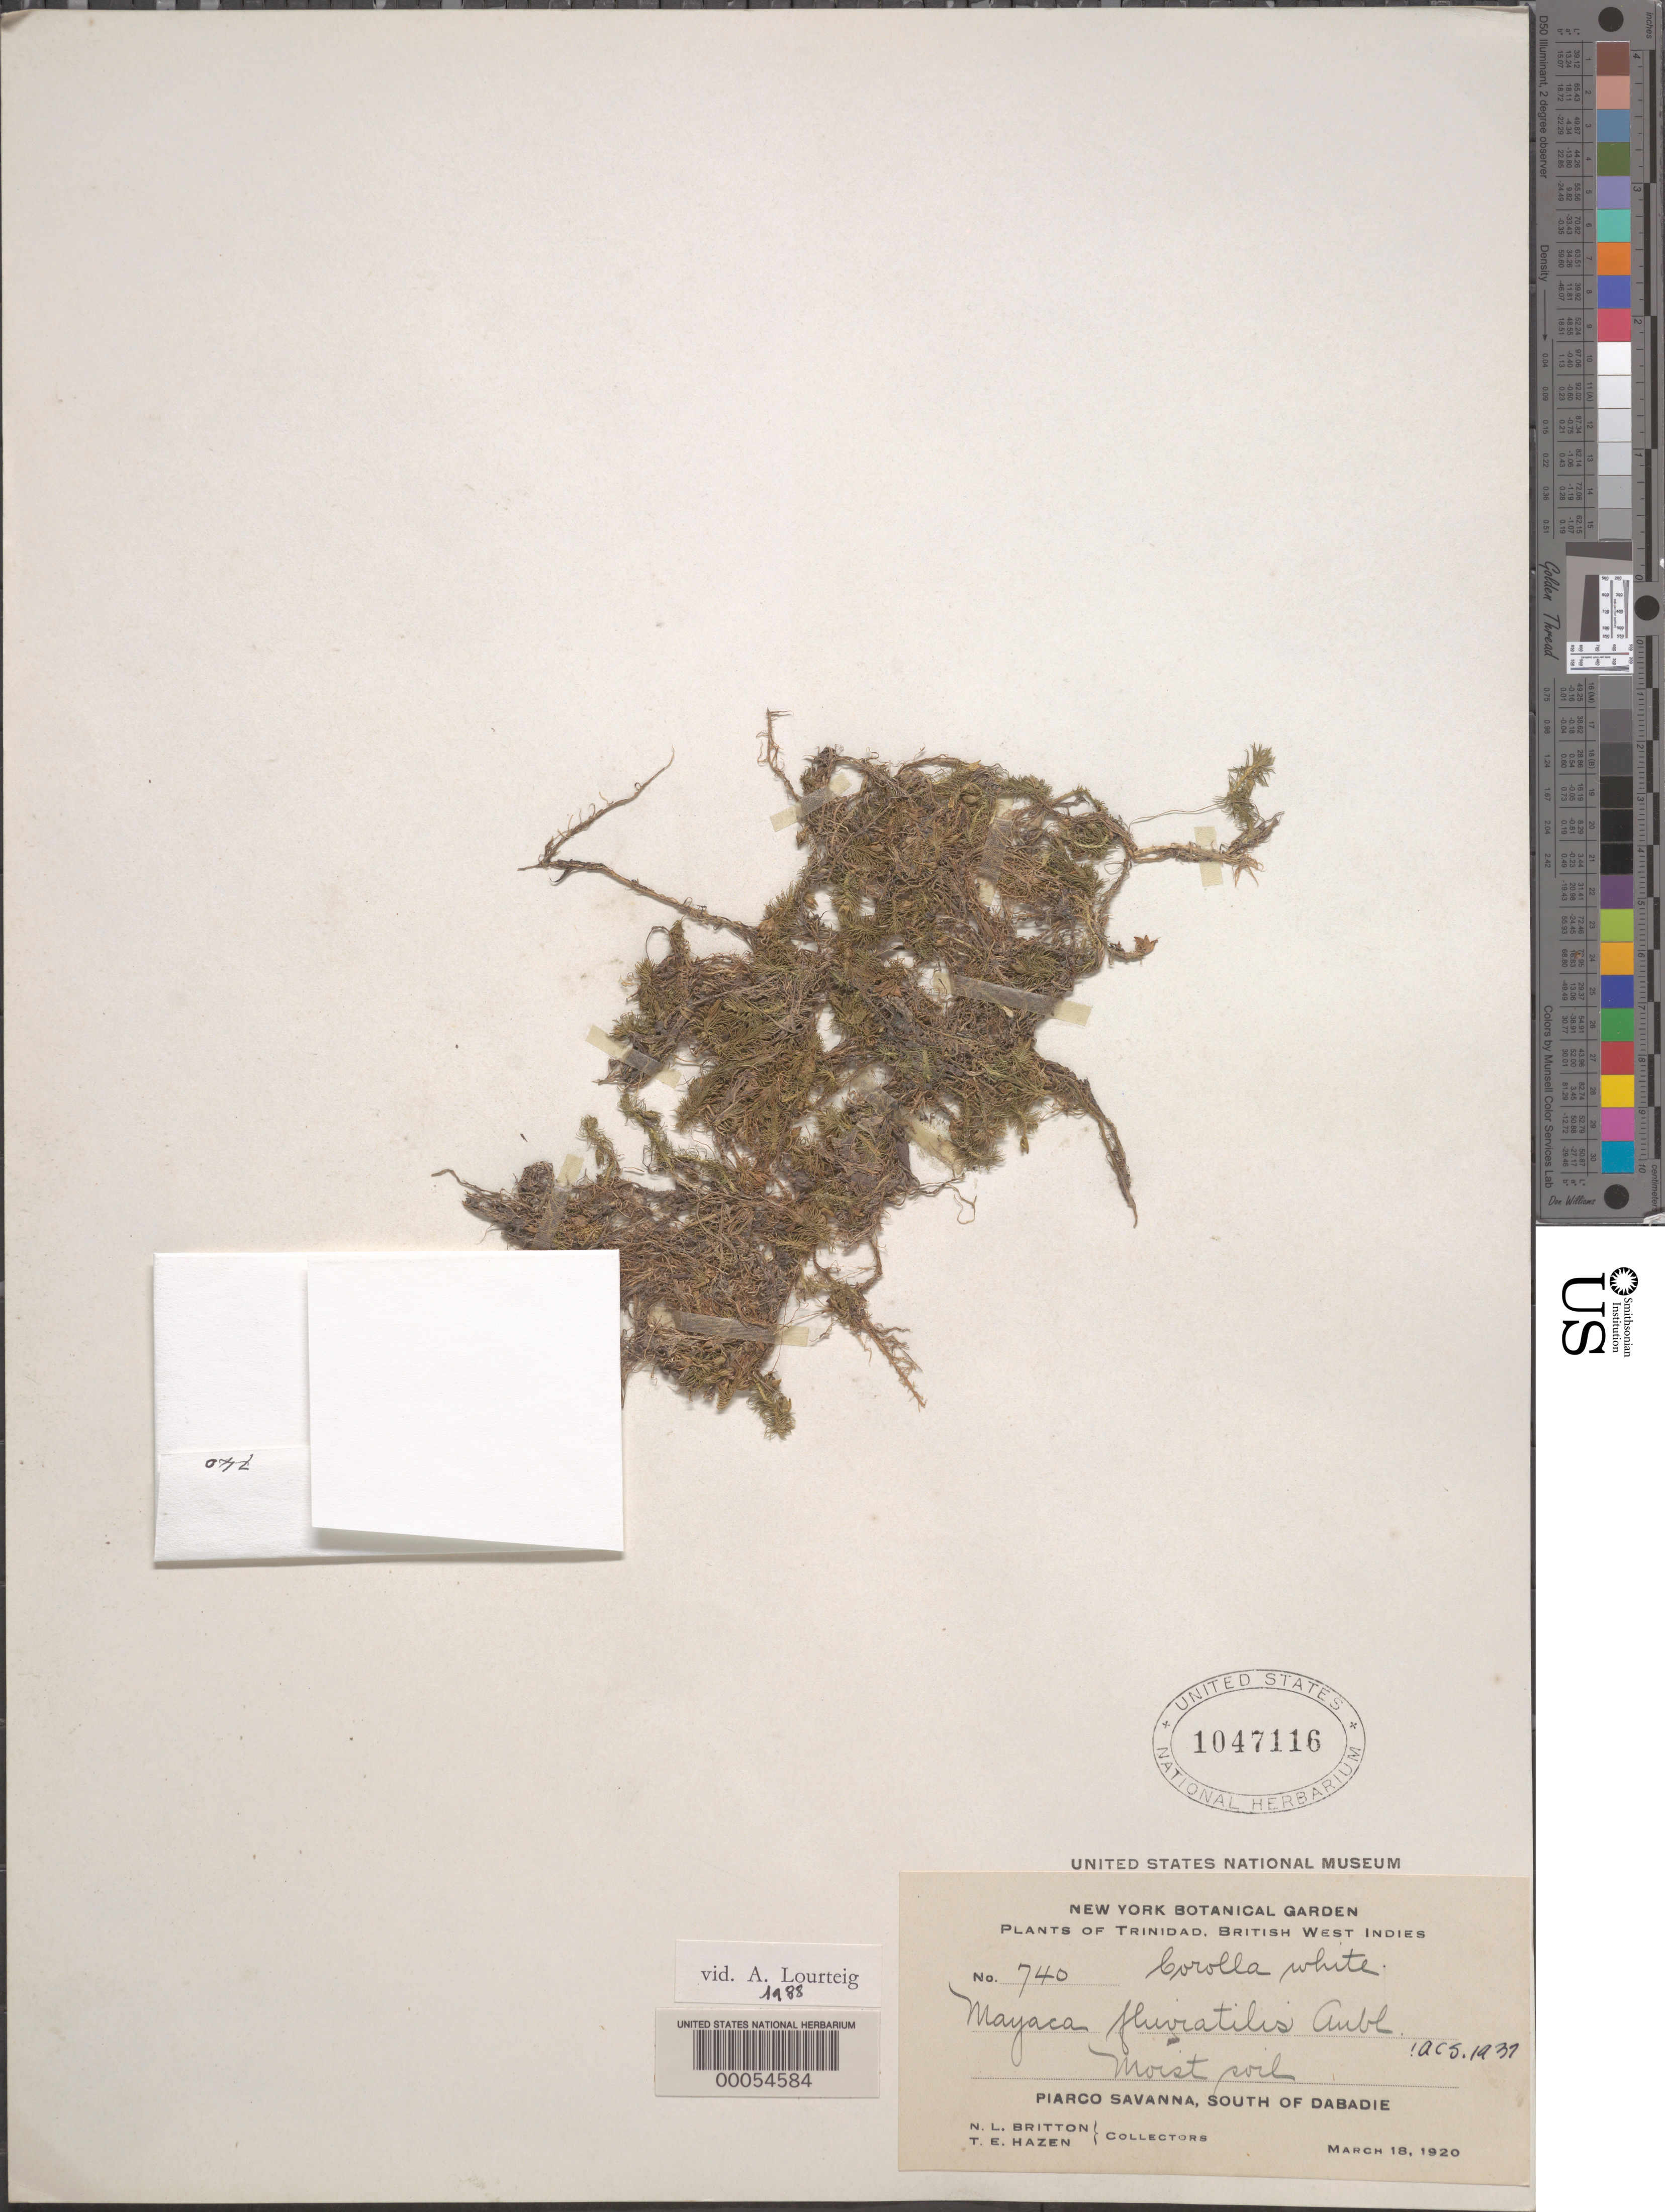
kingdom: Plantae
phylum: Tracheophyta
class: Liliopsida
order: Poales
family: Mayacaceae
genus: Mayaca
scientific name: Mayaca fluviatilis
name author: Aubl.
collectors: N. Britton & T. E. Hazen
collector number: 740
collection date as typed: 18 Mar 1920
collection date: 1920-03-18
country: Trinidad and Tobago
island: Trinidad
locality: Pairco savanna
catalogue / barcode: US 1047116